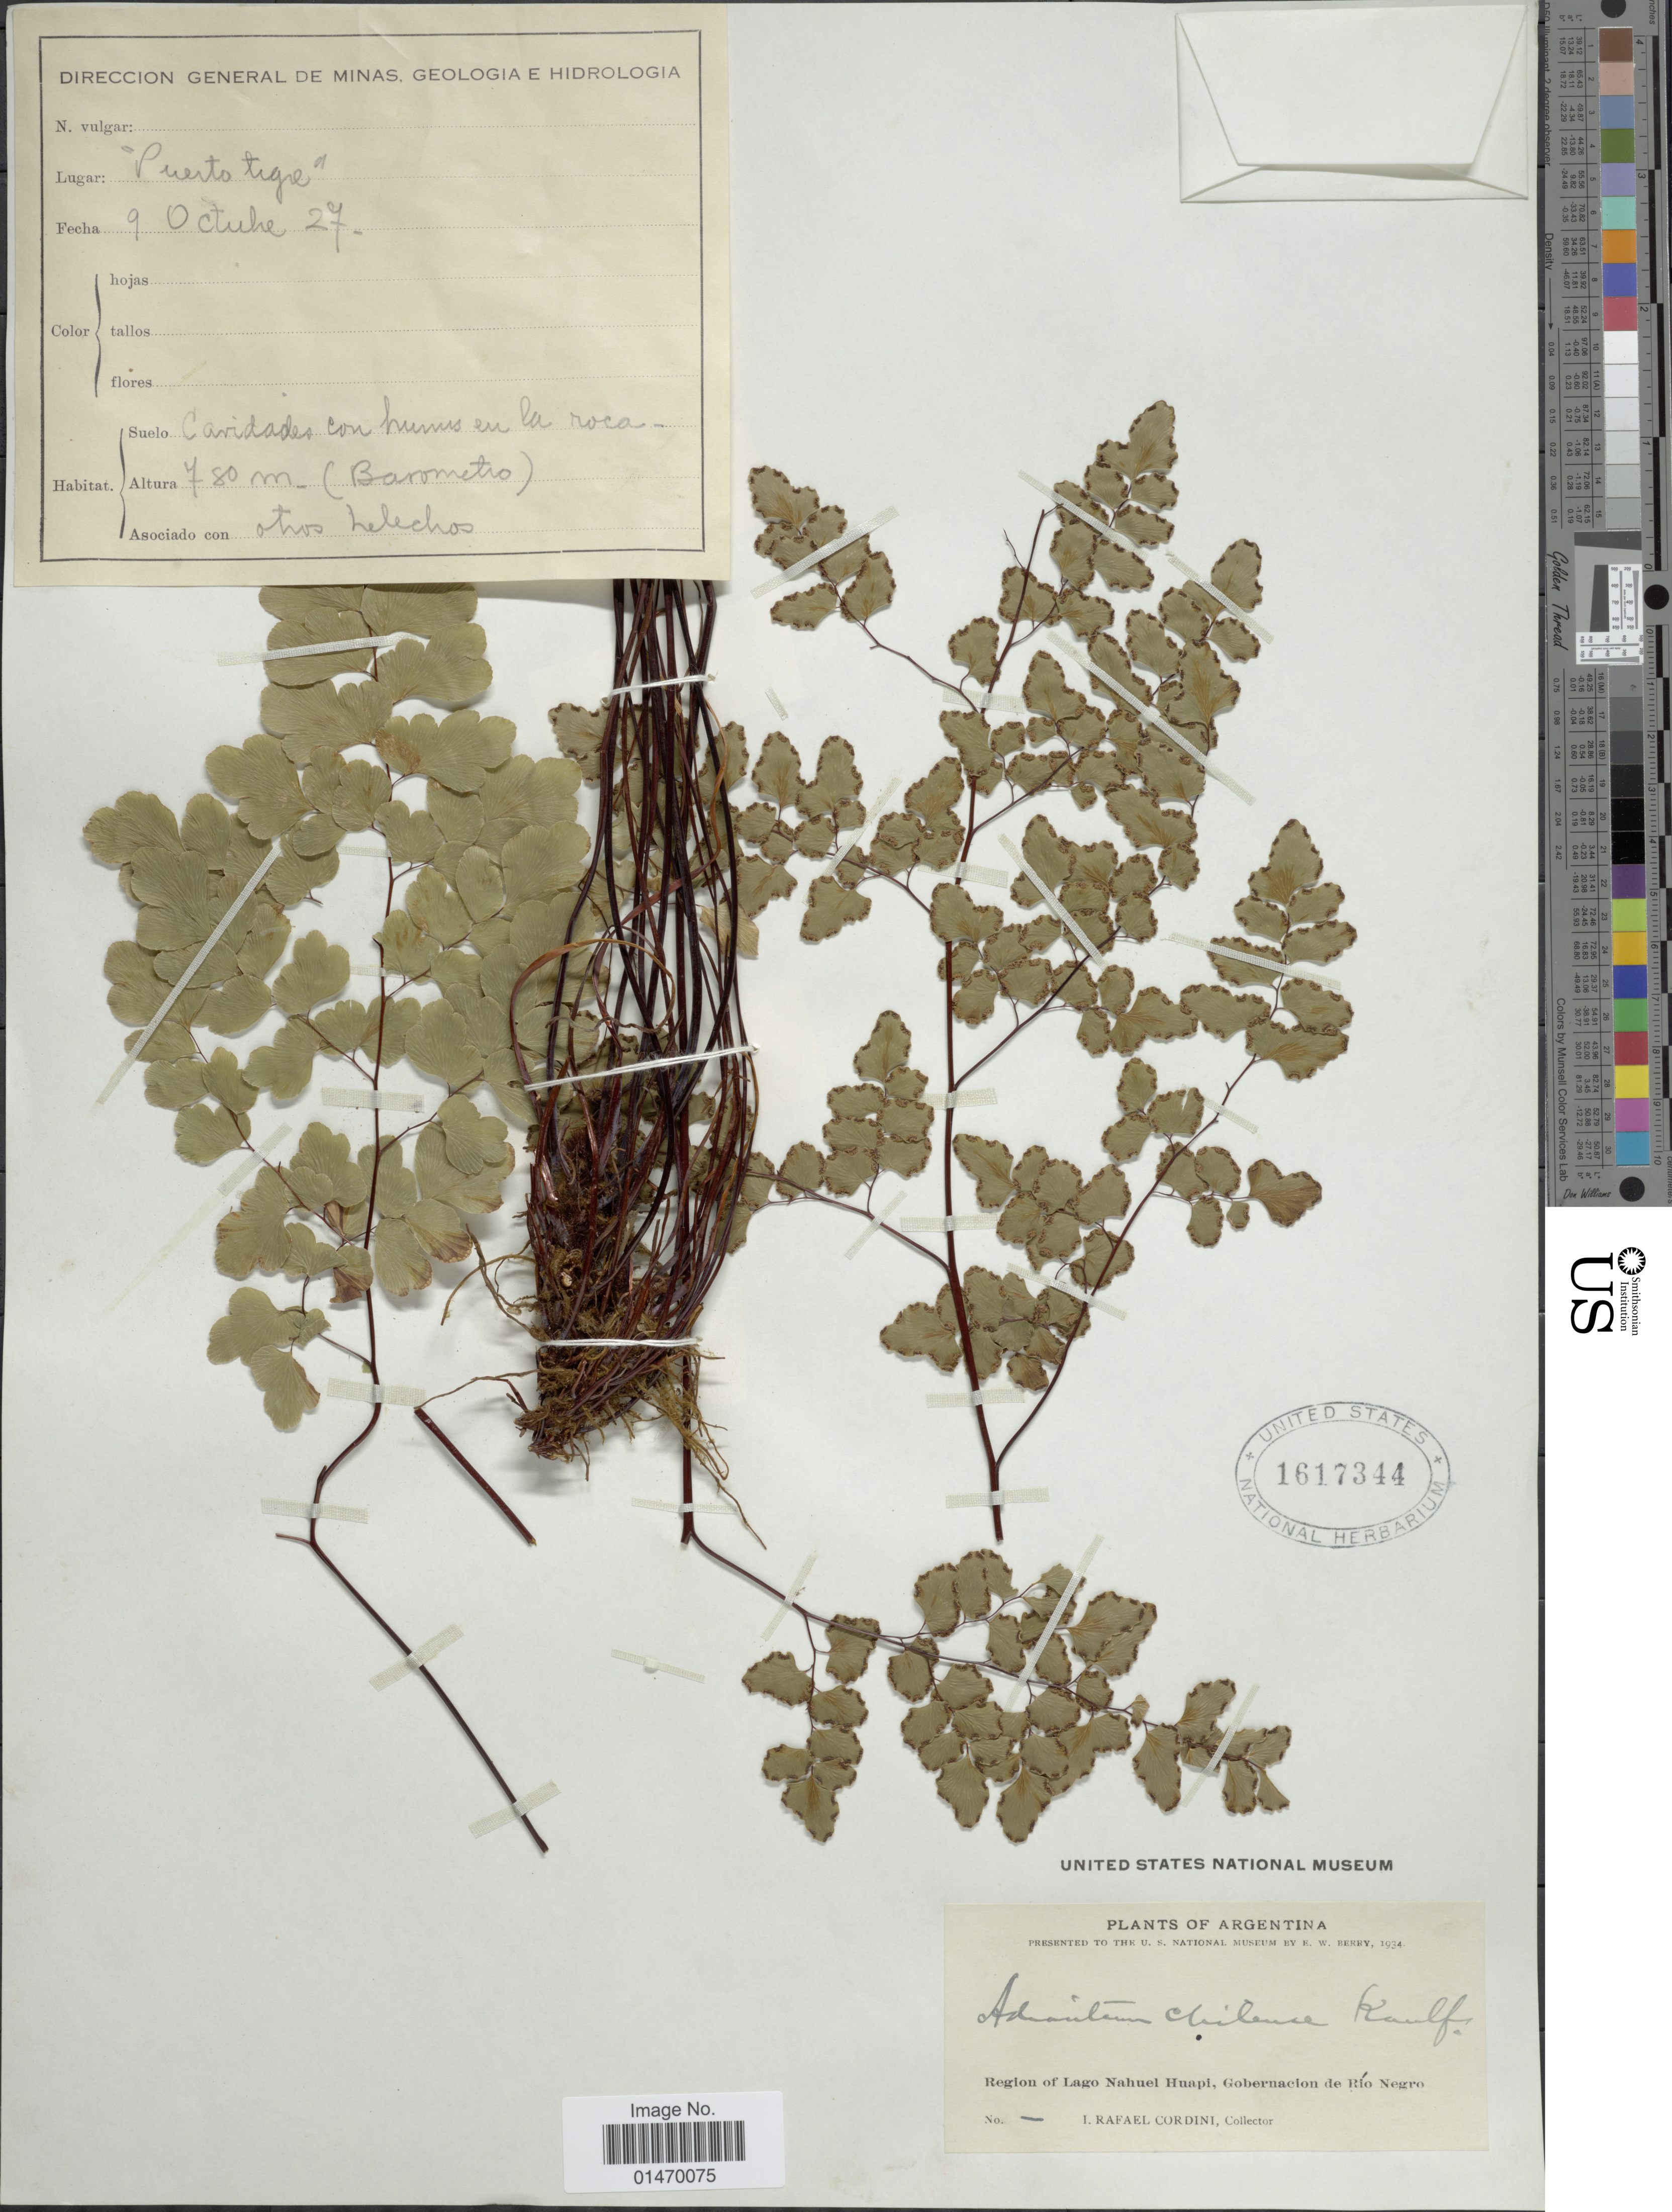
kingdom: Plantae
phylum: Tracheophyta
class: Polypodiopsida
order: Polypodiales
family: Pteridaceae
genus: Adiantum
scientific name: Adiantum chilense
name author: Kaulf.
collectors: I. Cordini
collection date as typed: Transcribed d/m/y: 9/10/27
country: Argentina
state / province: Rio Negro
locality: Region of Lago Nahuel Huapi, Gobernacion de Rio Negro.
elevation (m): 780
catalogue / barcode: US 1617344